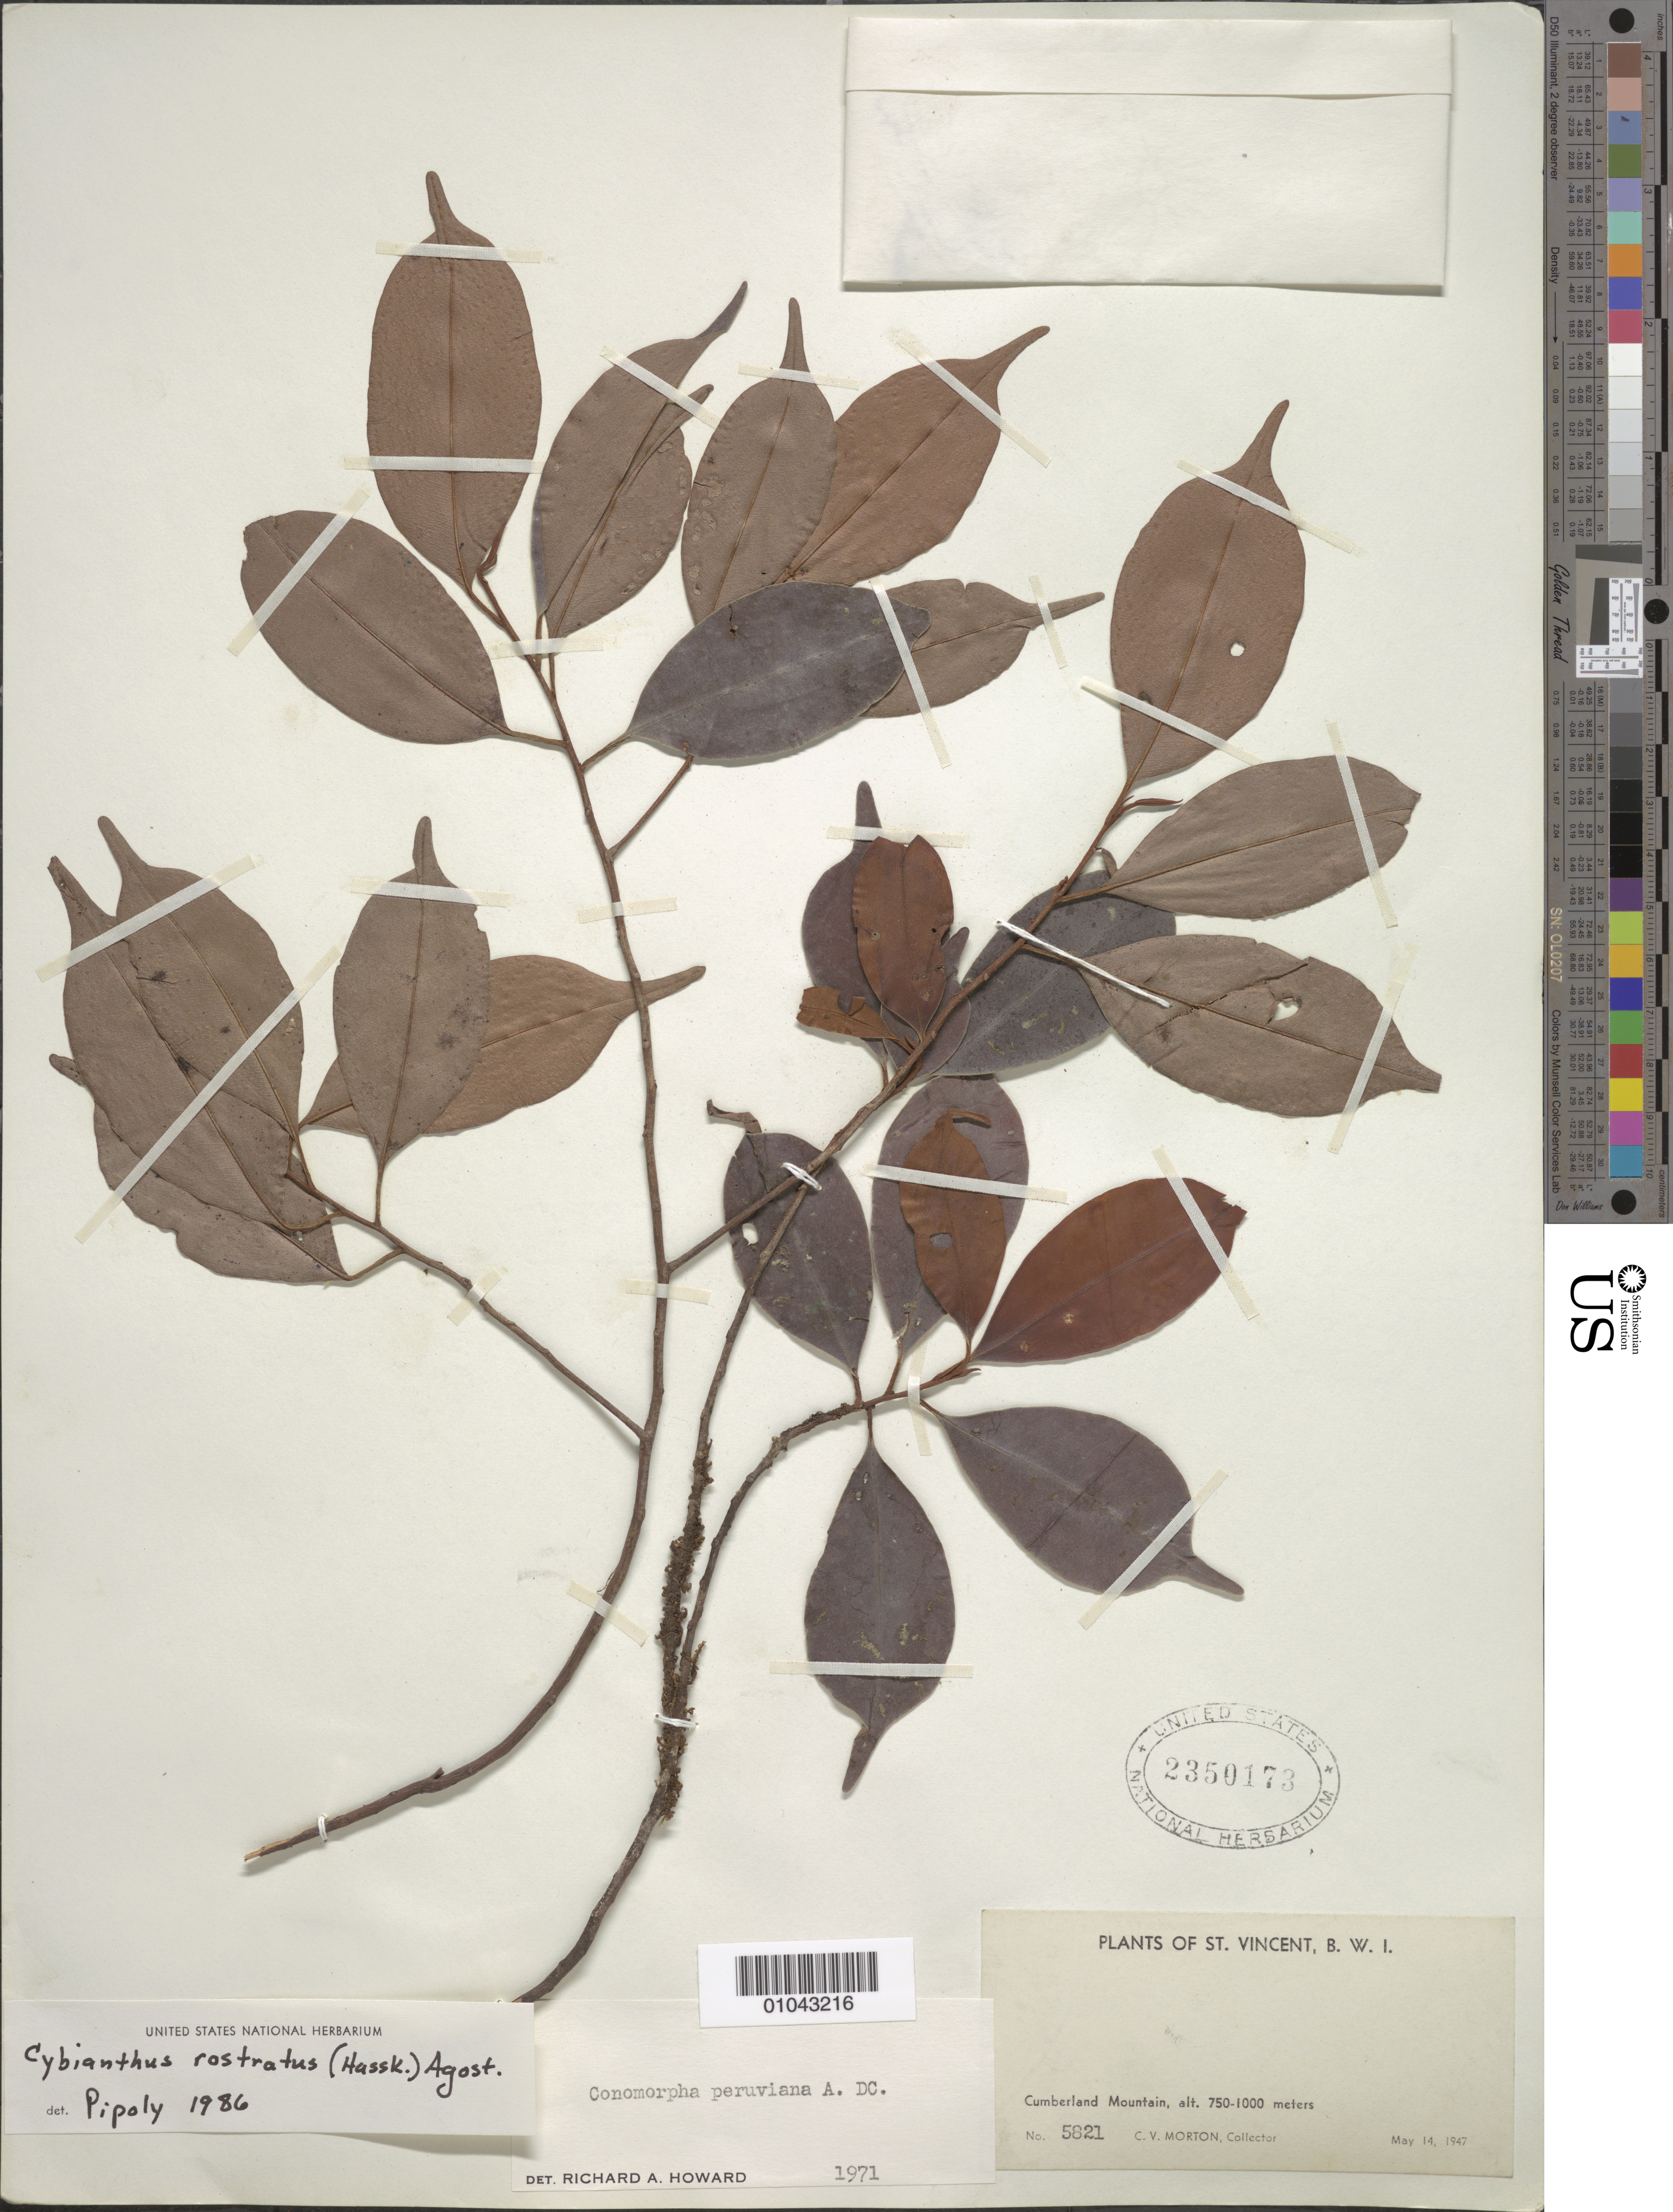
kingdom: Plantae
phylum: Tracheophyta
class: Magnoliopsida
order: Ericales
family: Primulaceae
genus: Cybianthus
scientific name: Cybianthus rostratus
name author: (Hassk.) G. Agostini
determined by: Pipoly, J. J., III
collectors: C. V. Morton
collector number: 5821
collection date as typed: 14 May 1947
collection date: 1947-05-14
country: St. Vincent - Grenadines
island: St. Vincent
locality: Cumberland Mountain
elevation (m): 750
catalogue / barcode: US 2350173